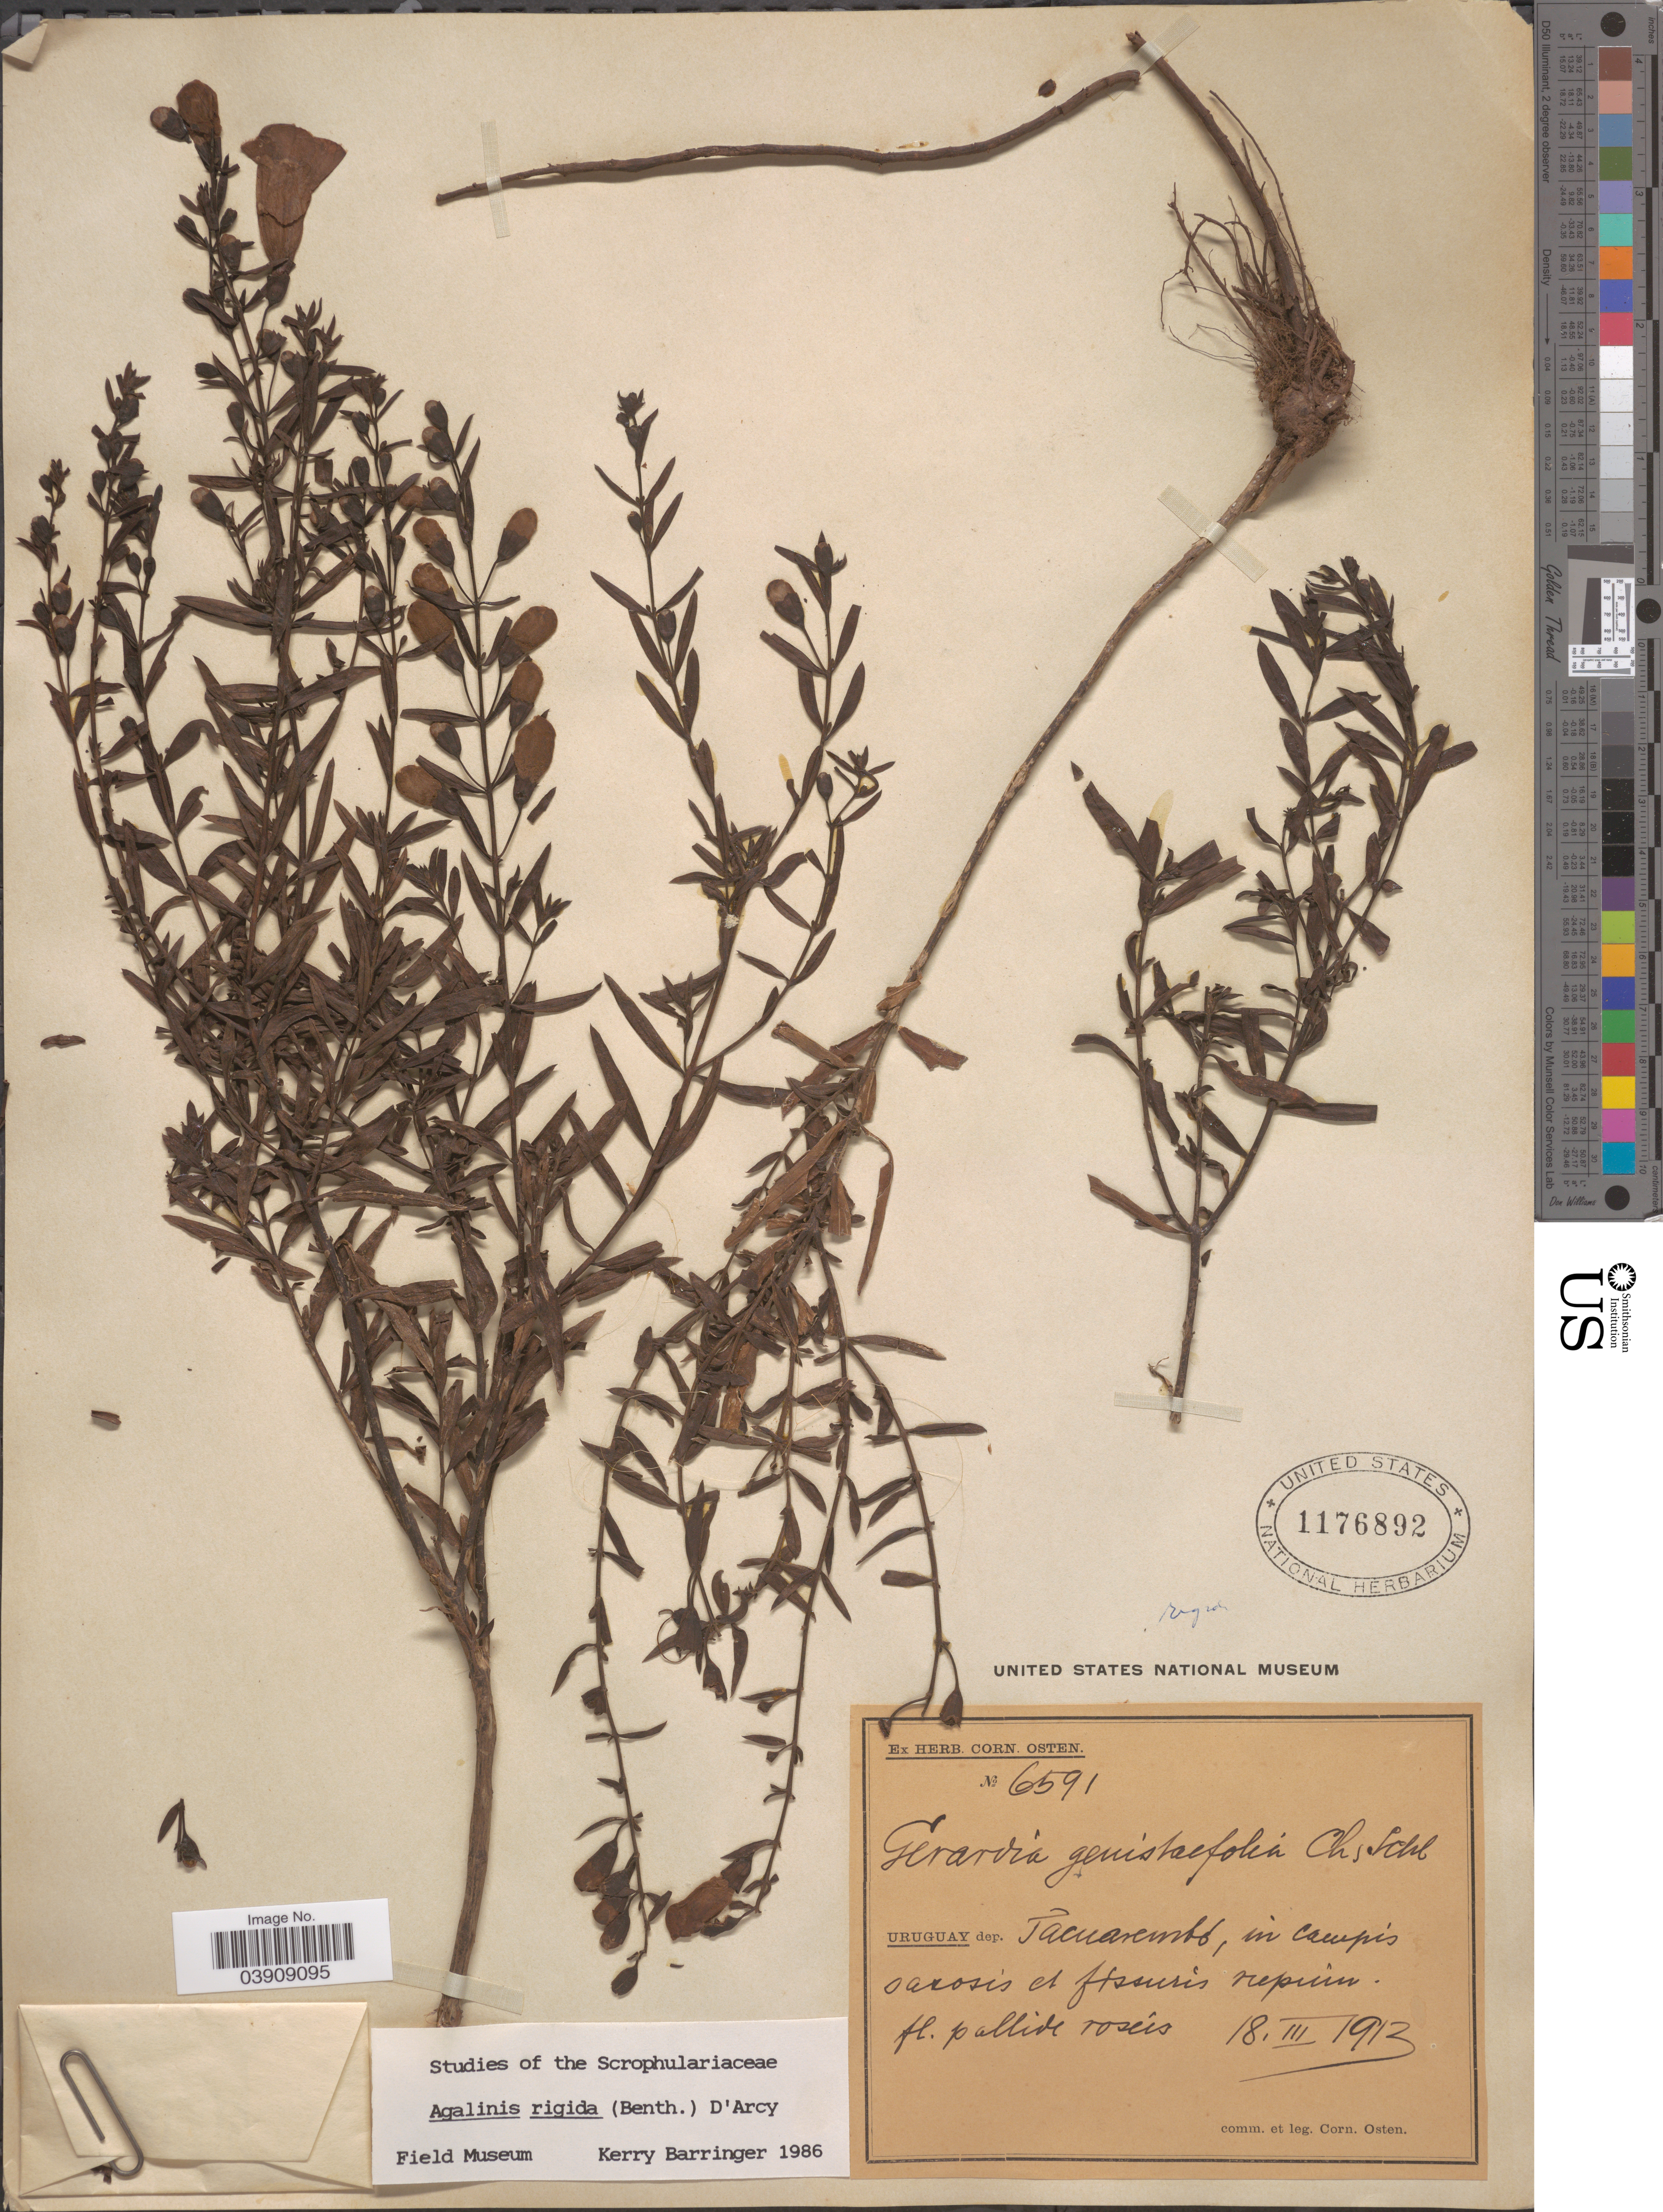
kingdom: Plantae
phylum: Tracheophyta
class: Magnoliopsida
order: Lamiales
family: Orobanchaceae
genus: Agalinis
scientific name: Agalinis rigida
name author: (Gillies ex Benth.) D'Arcy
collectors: C. Osten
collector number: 6591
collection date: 1913-03-18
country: Uruguay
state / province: Tacuarembó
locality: Dep. Tacuarembó.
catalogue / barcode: US 1176892